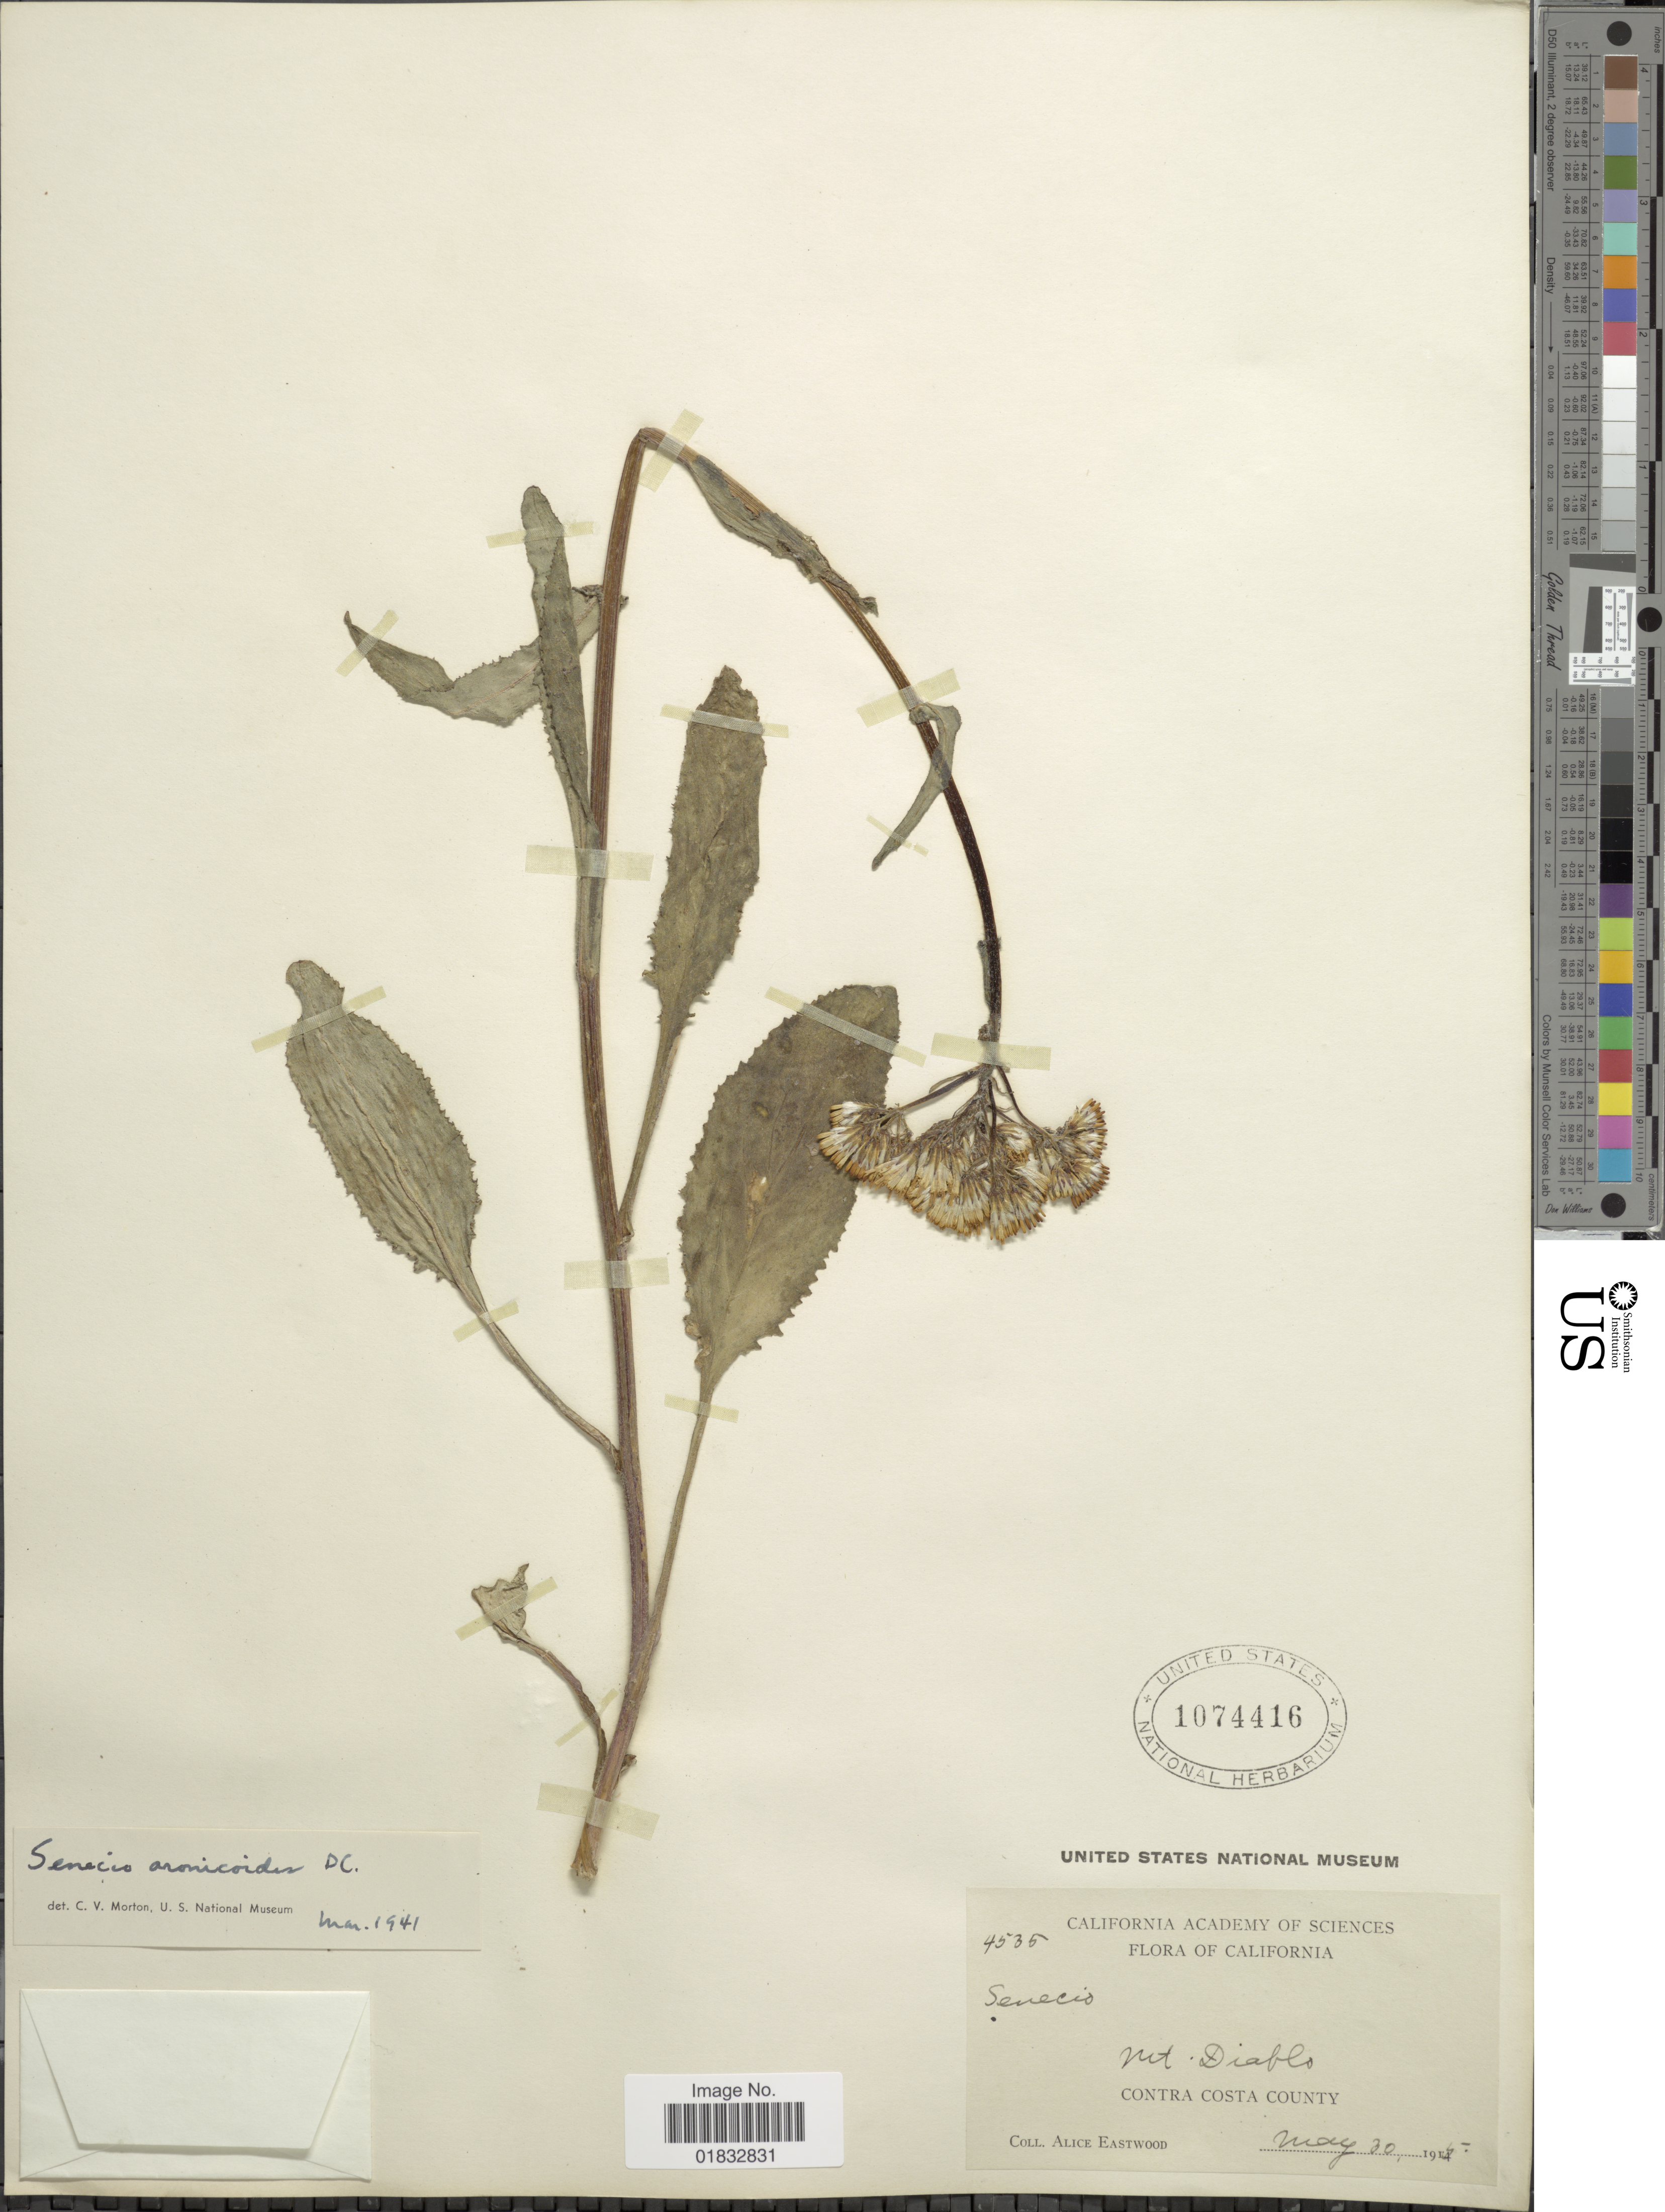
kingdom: Plantae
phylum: Tracheophyta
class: Magnoliopsida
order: Asterales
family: Asteraceae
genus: Senecio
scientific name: Senecio aronicoides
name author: DC.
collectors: A. Eastwood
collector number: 4535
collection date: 1945-05-30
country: United States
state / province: California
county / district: Contra Costa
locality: Mt Diablo, Contra Costa County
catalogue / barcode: US 1074416